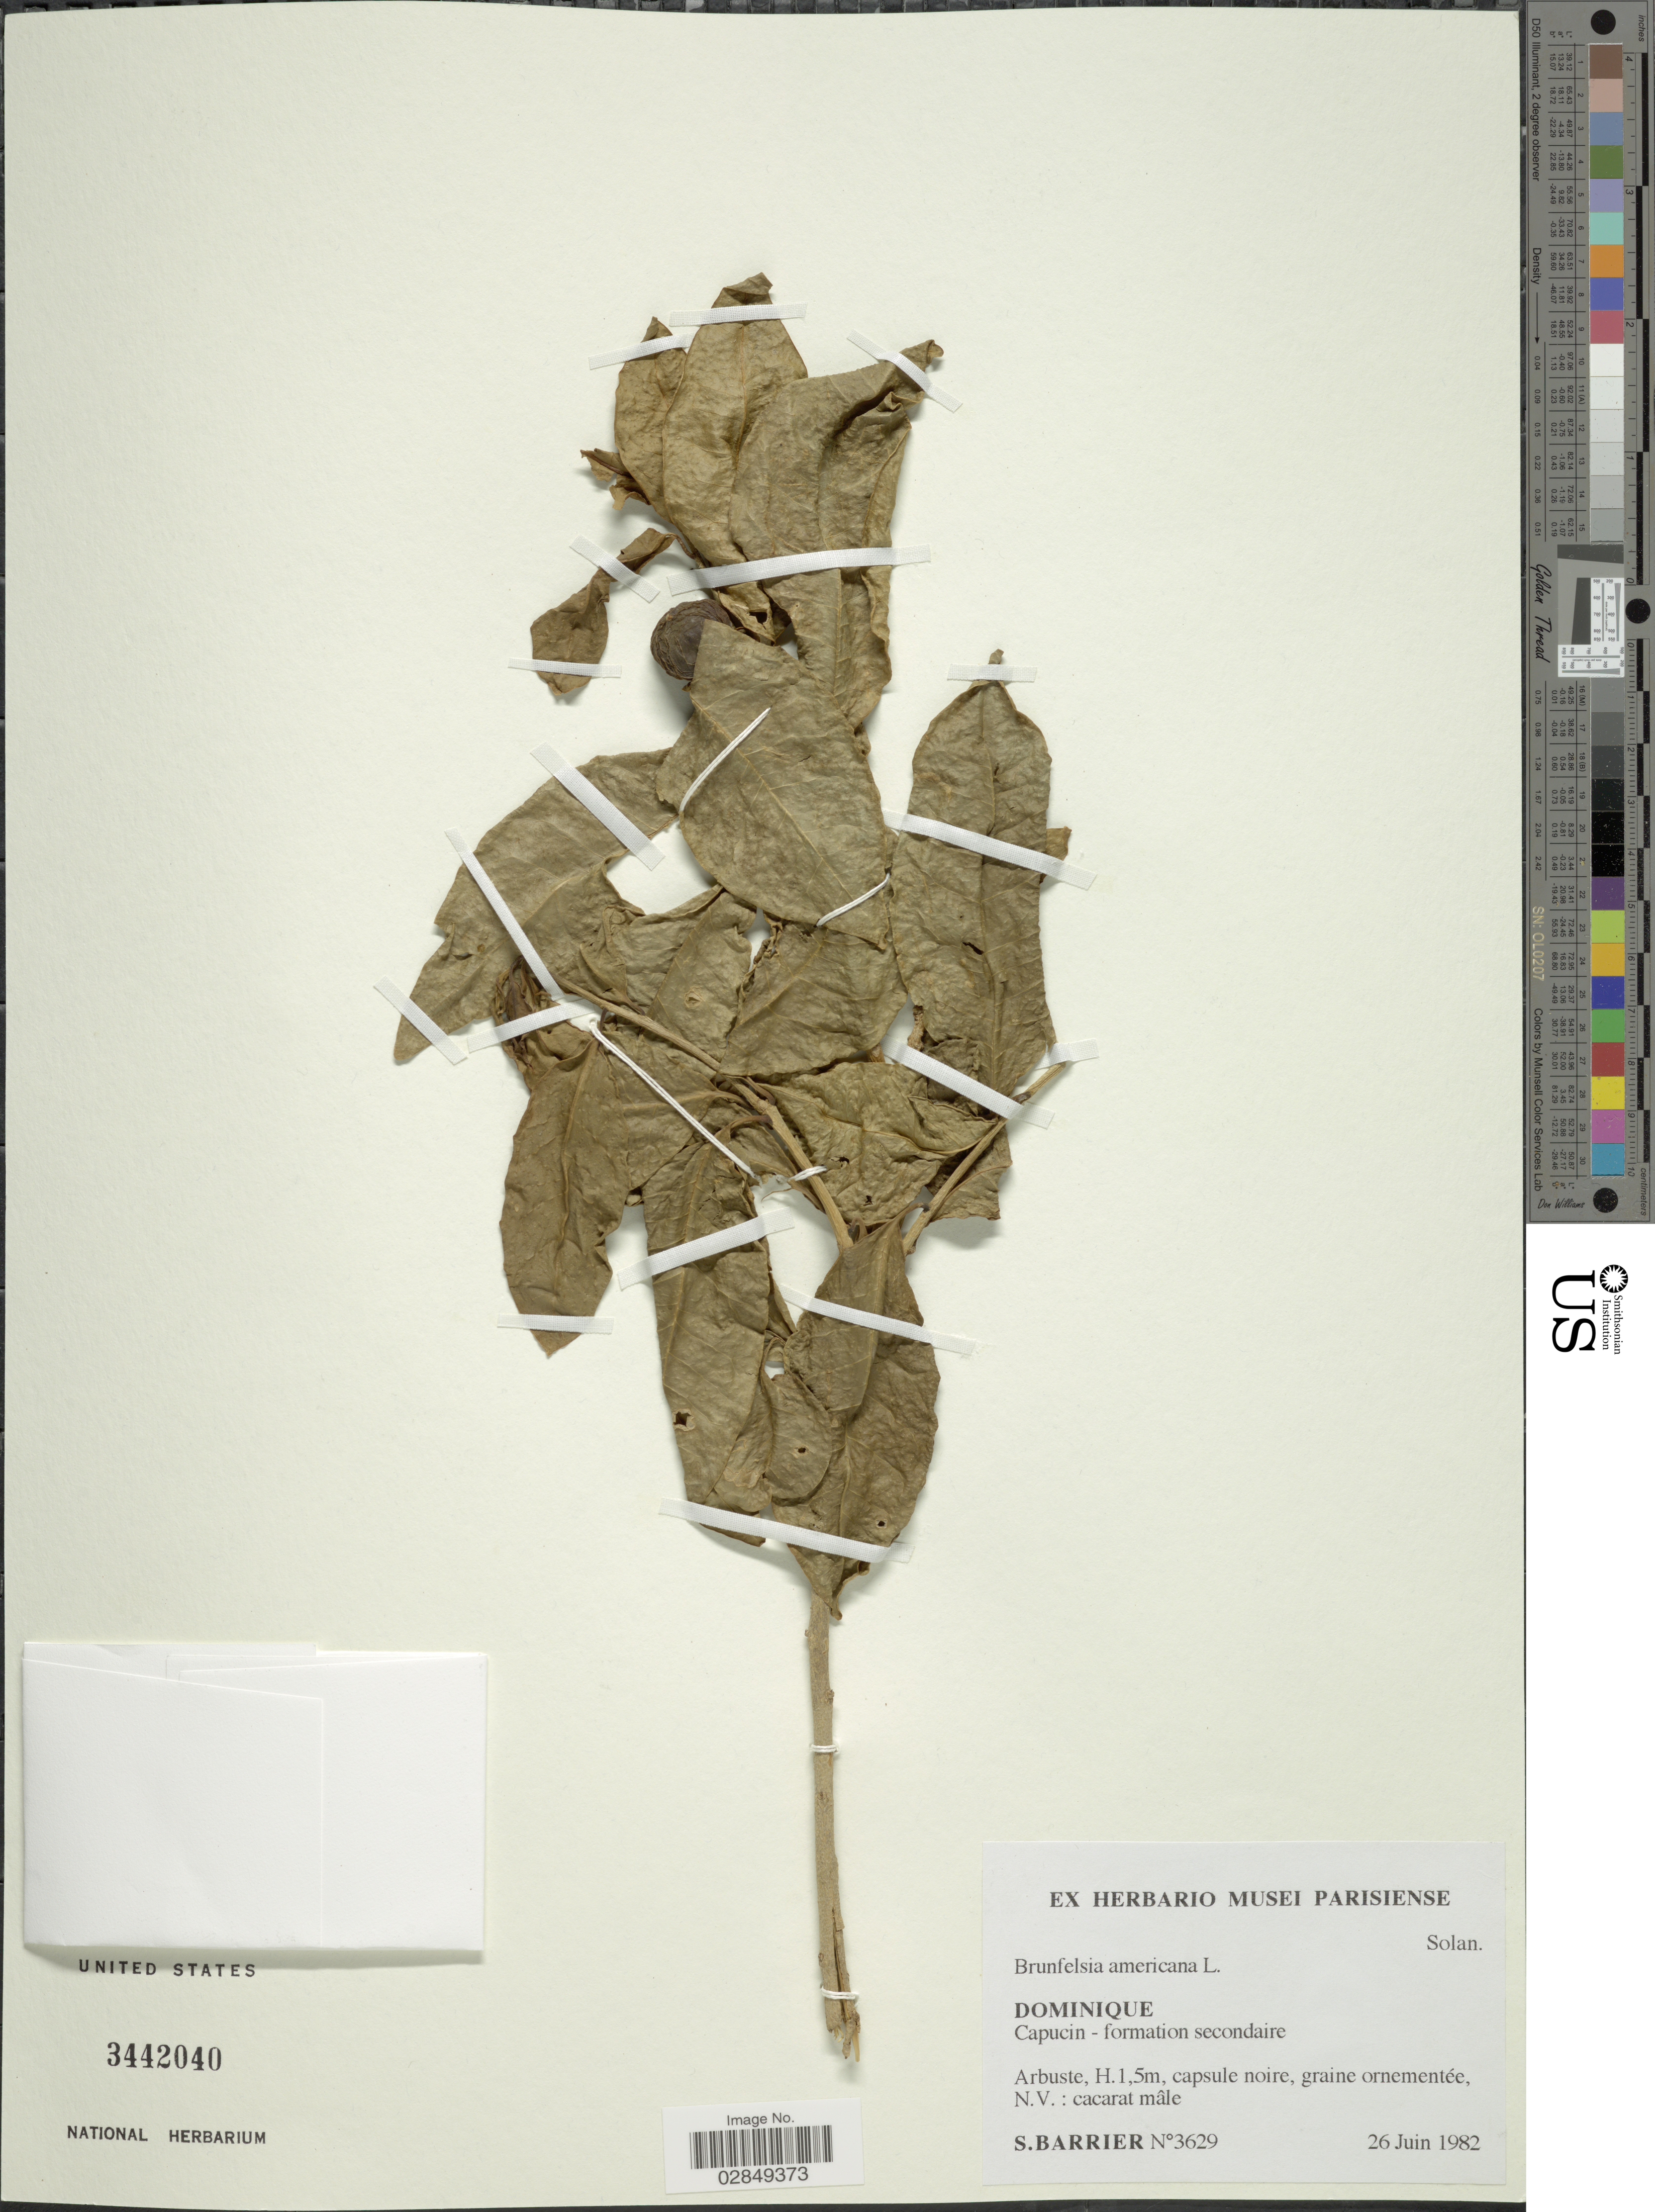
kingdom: Plantae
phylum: Tracheophyta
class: Magnoliopsida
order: Solanales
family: Solanaceae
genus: Brunfelsia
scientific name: Brunfelsia americana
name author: L.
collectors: S. Barrier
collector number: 3629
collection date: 1982-06-26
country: Dominica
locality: Dominique. Capucin - formation secondaire.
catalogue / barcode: US 3442040